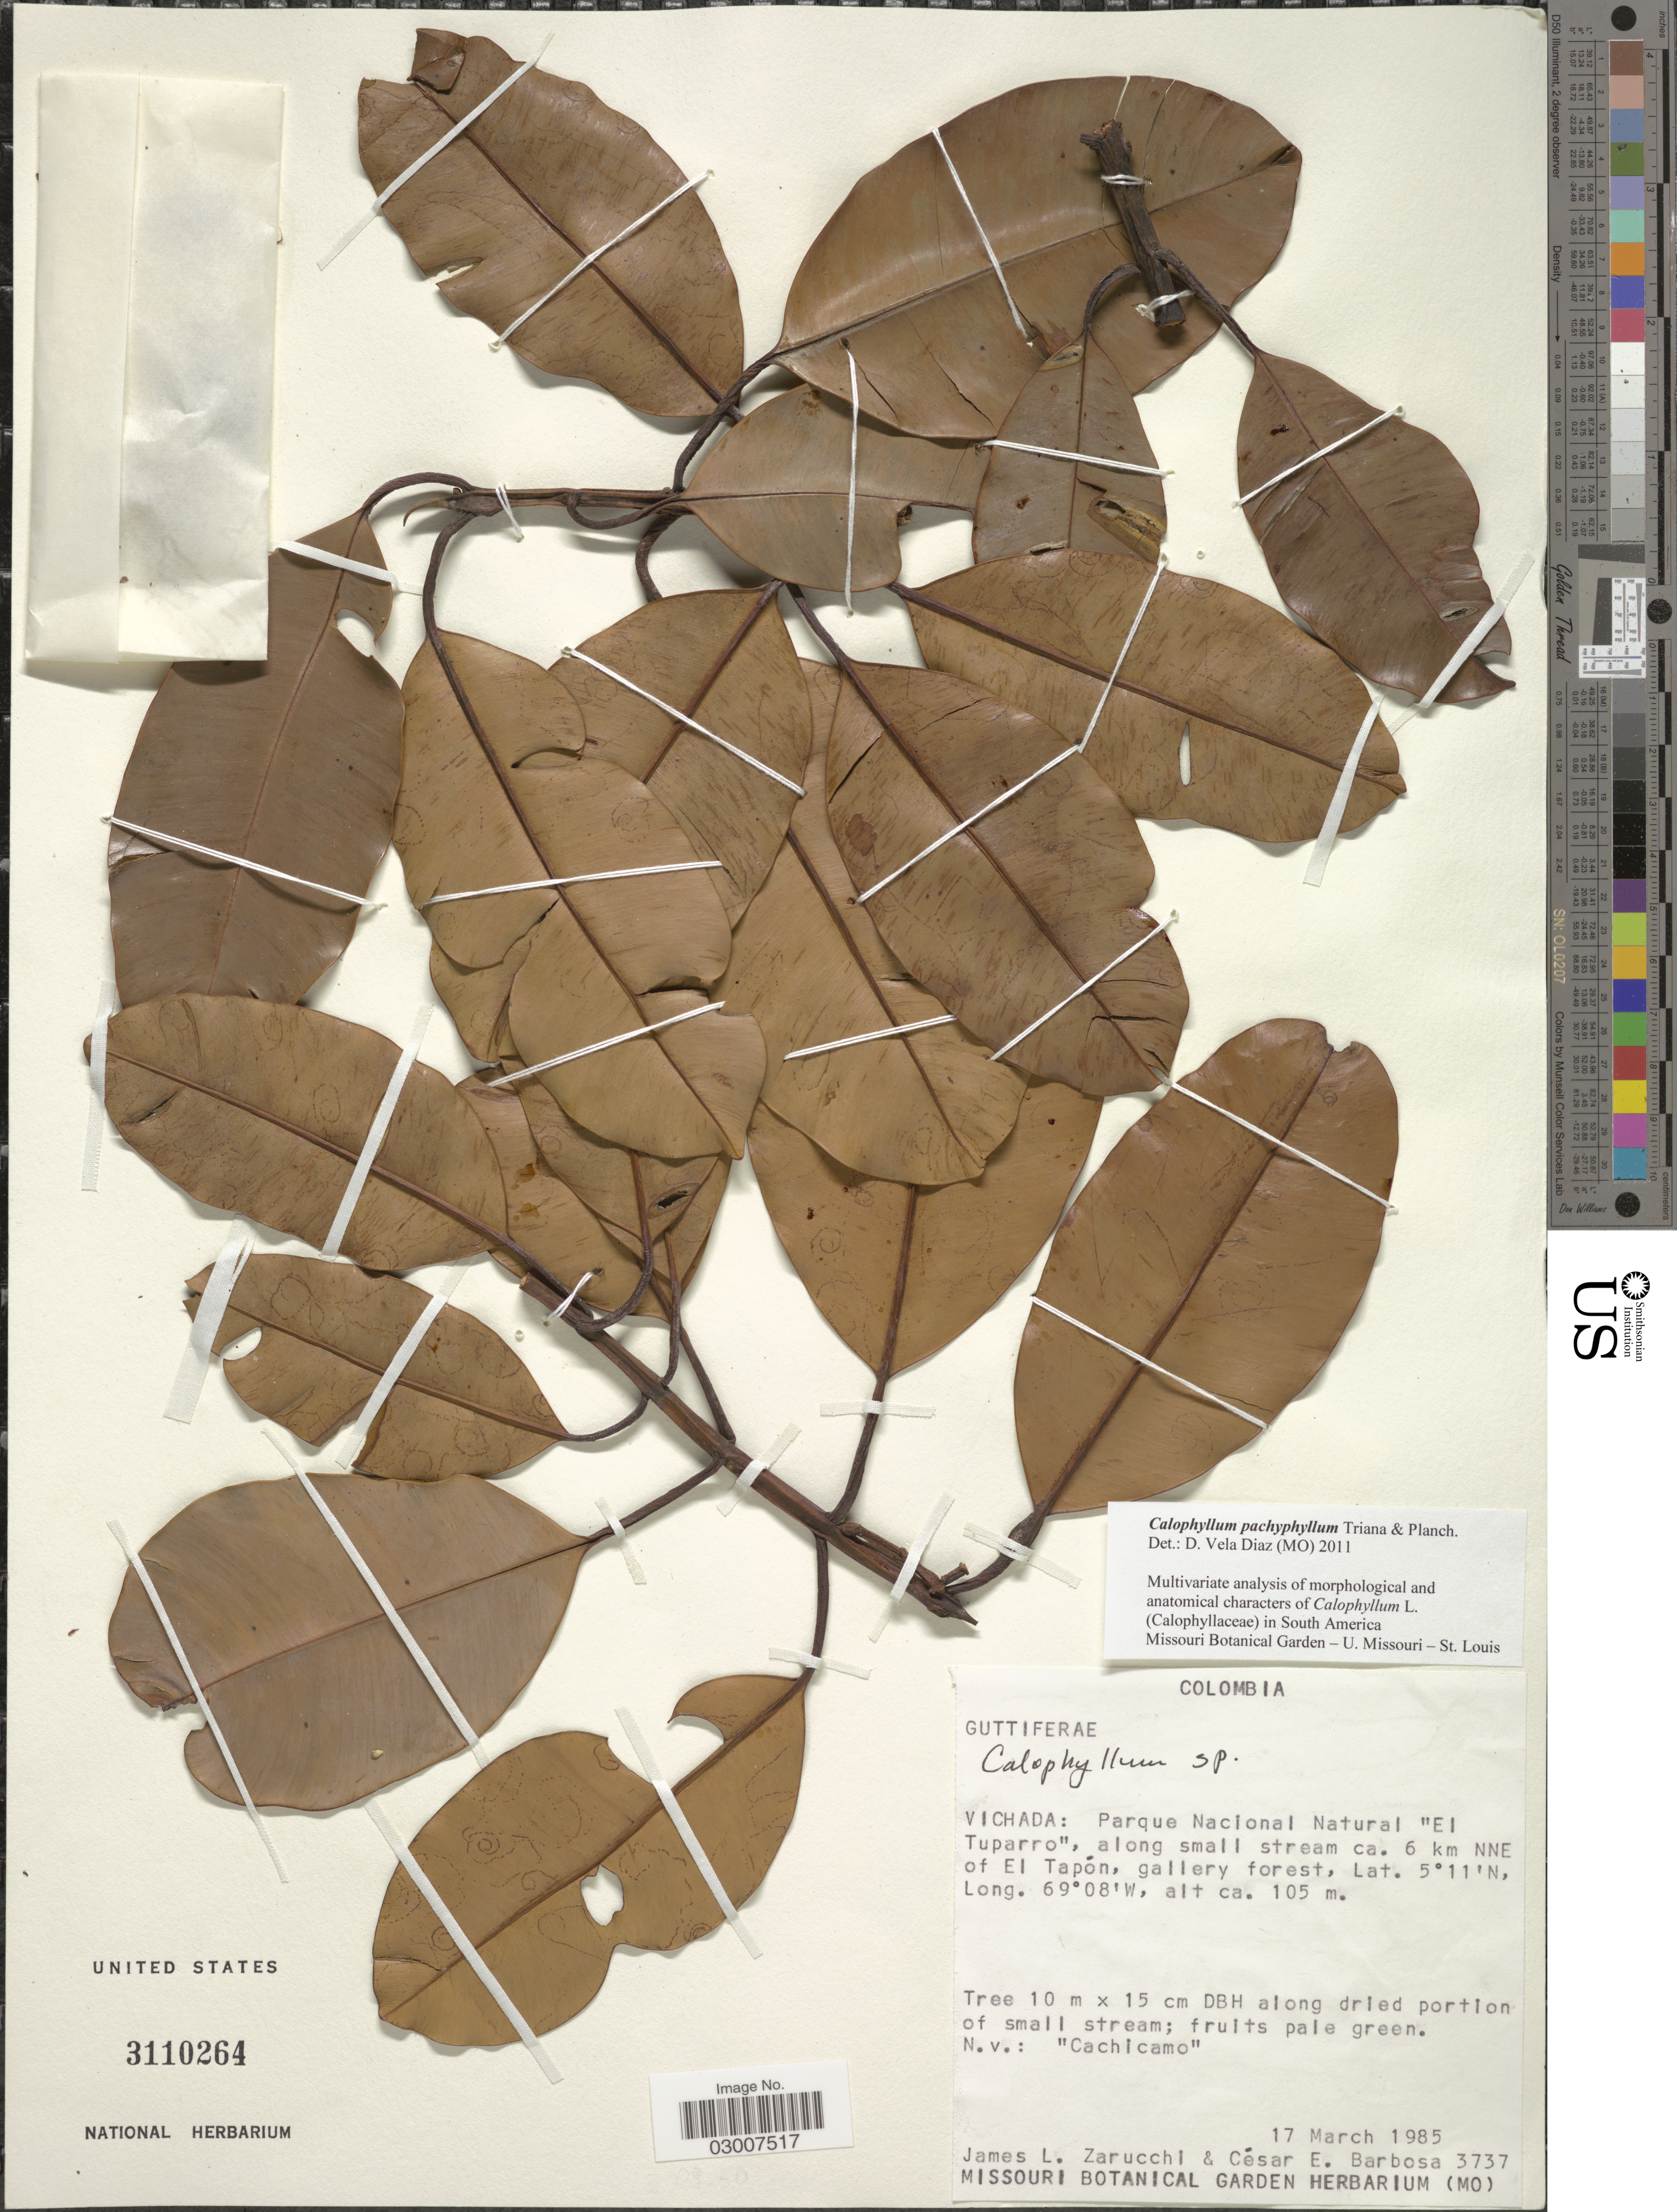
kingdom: Plantae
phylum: Tracheophyta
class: Magnoliopsida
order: Malpighiales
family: Calophyllaceae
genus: Calophyllum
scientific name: Calophyllum pachyphyllum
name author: Planch. & Triana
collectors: J. L. Zarucchi & C. E. Barbosa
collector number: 3737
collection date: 1985-03-17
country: Colombia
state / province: Vichada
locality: Parque Nacional Natural "El Tuparro", along small stream ca. 6 km NNE of El Tapón.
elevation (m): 105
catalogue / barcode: US 3110264